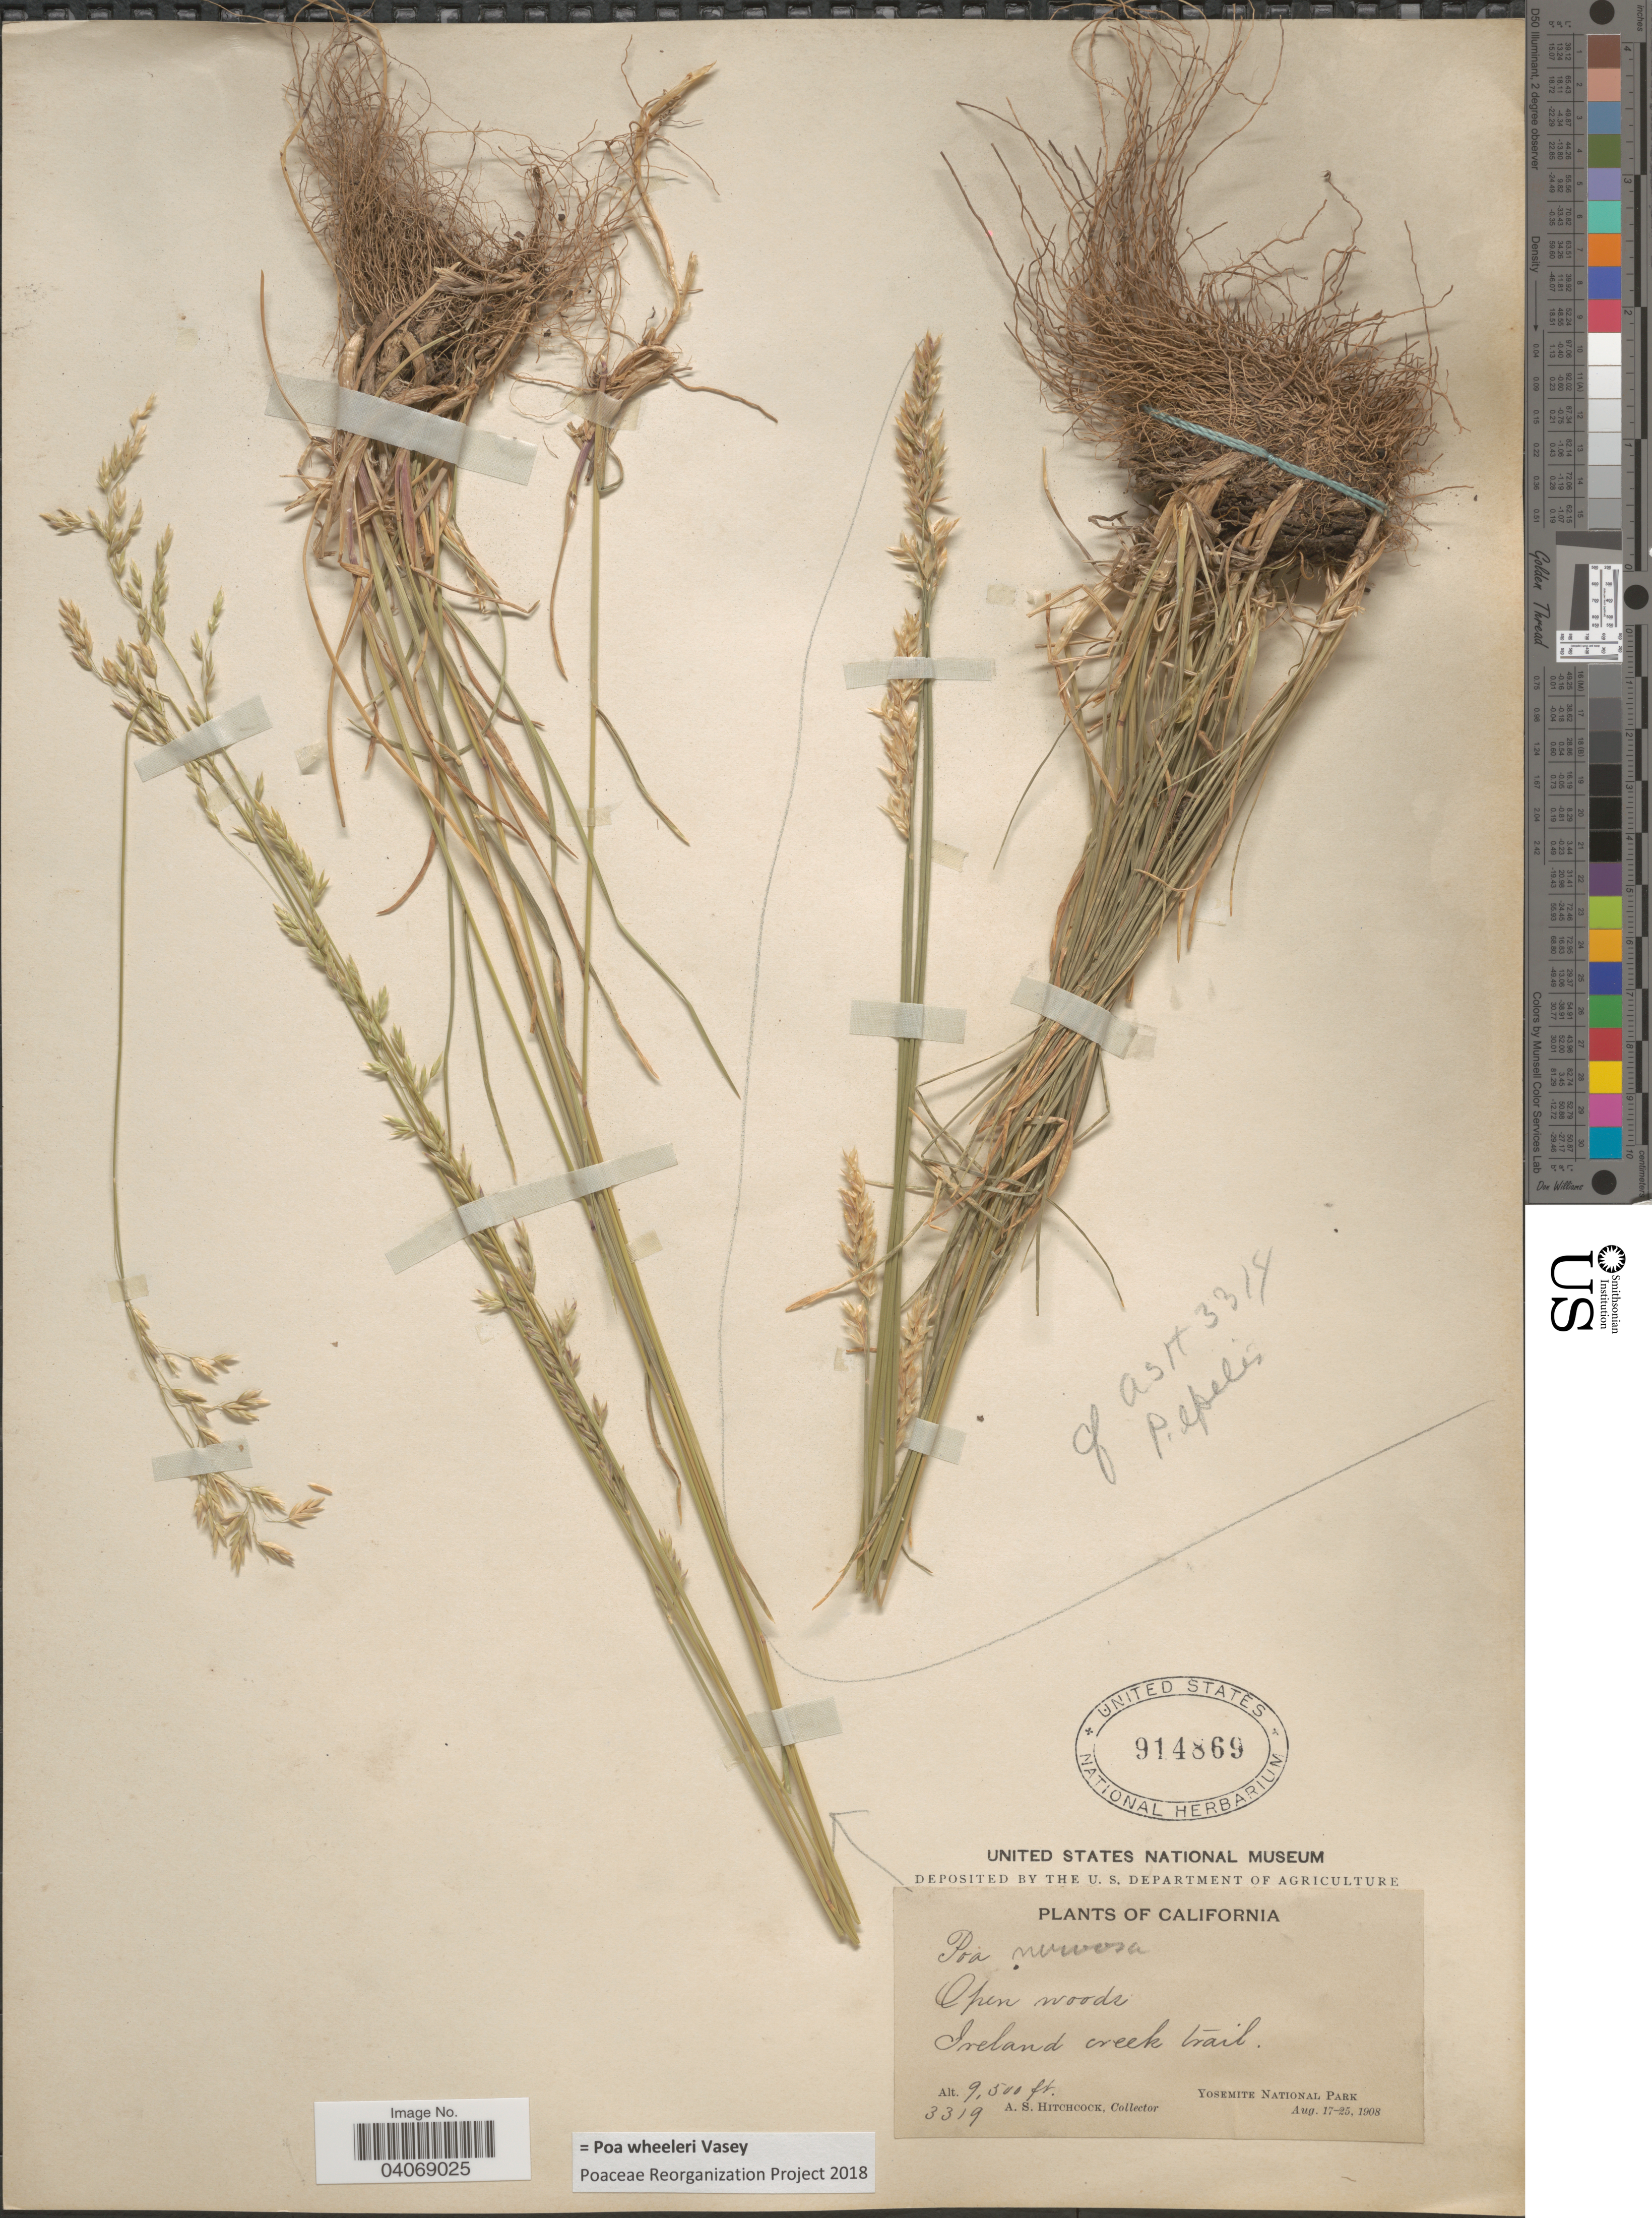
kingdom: Plantae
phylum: Tracheophyta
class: Liliopsida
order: Poales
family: Poaceae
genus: Poa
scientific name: Poa wheeleri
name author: Vasey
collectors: A. S. Hitchcock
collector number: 3319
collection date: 1908-08-17/1908-08-25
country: United States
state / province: California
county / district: Mariposa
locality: Open woods. Ireland creek trail. Yosemite National Park.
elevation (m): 2896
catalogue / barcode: US 914869